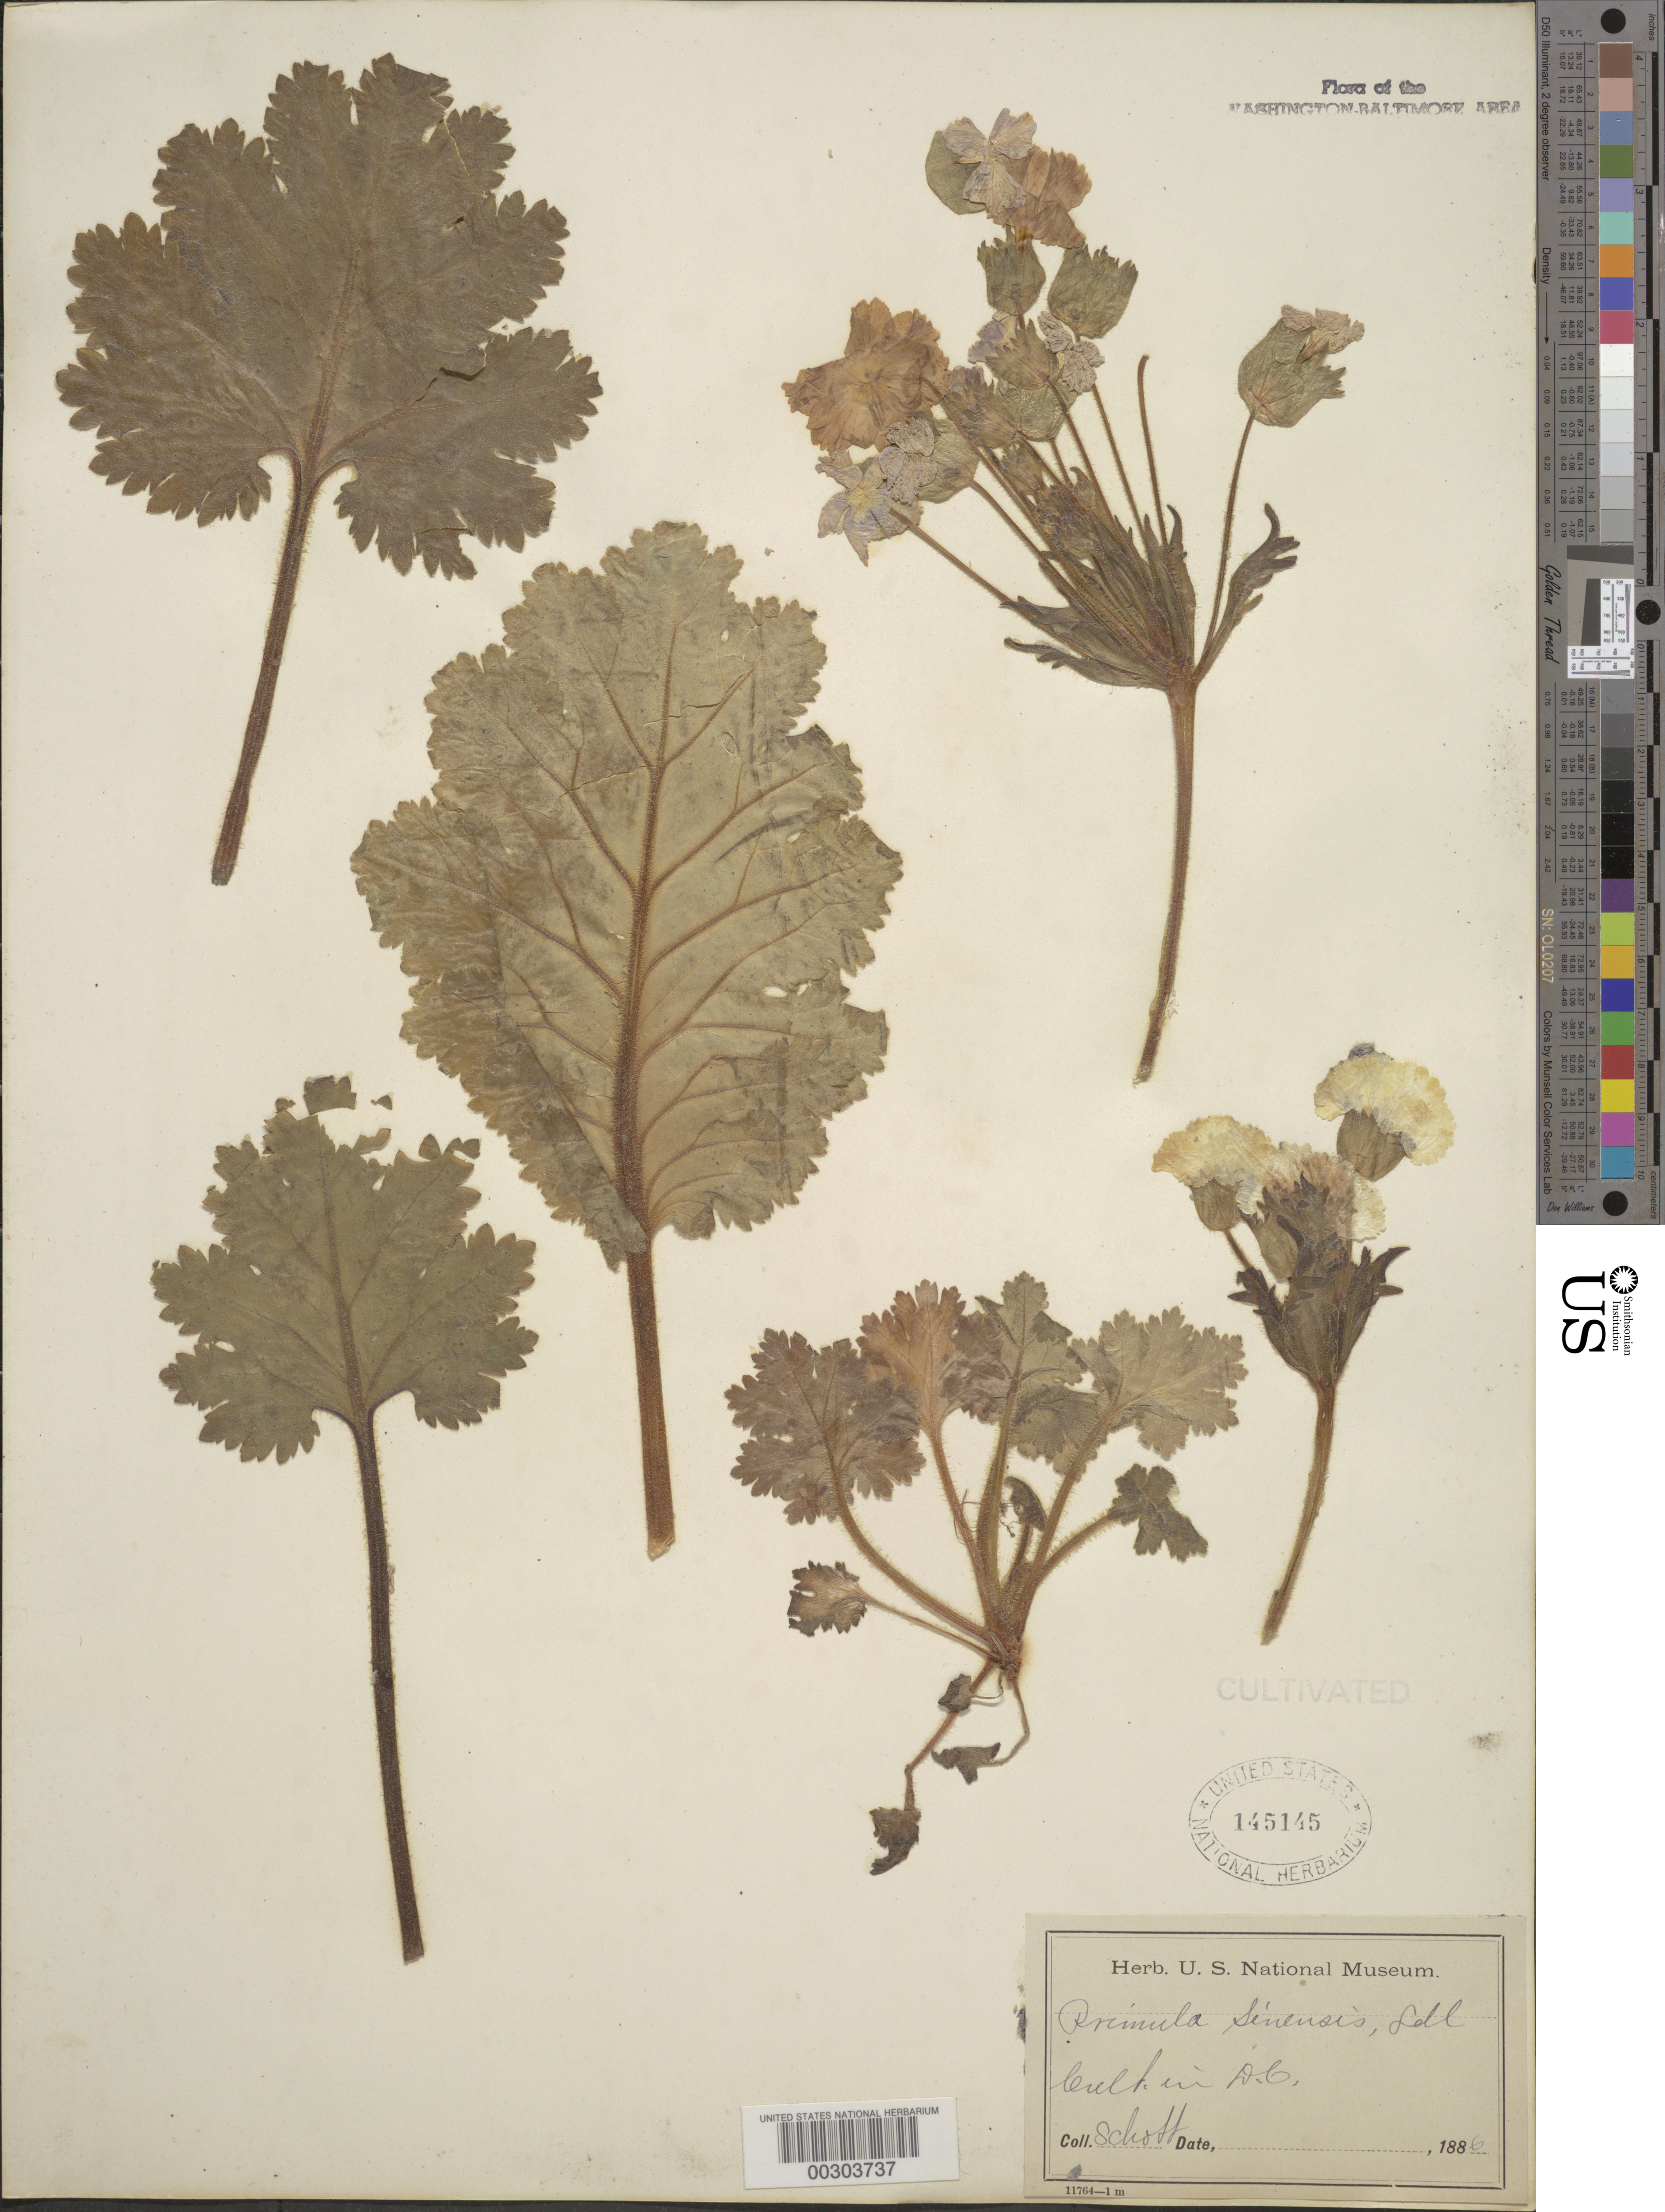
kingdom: Plantae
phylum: Tracheophyta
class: Magnoliopsida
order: Ericales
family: Primulaceae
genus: Primula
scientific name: Primula sinensis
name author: Sabine ex Lindl.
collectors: A. L. Schott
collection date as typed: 1886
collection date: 1886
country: United States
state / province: District of Columbia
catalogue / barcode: US 145145